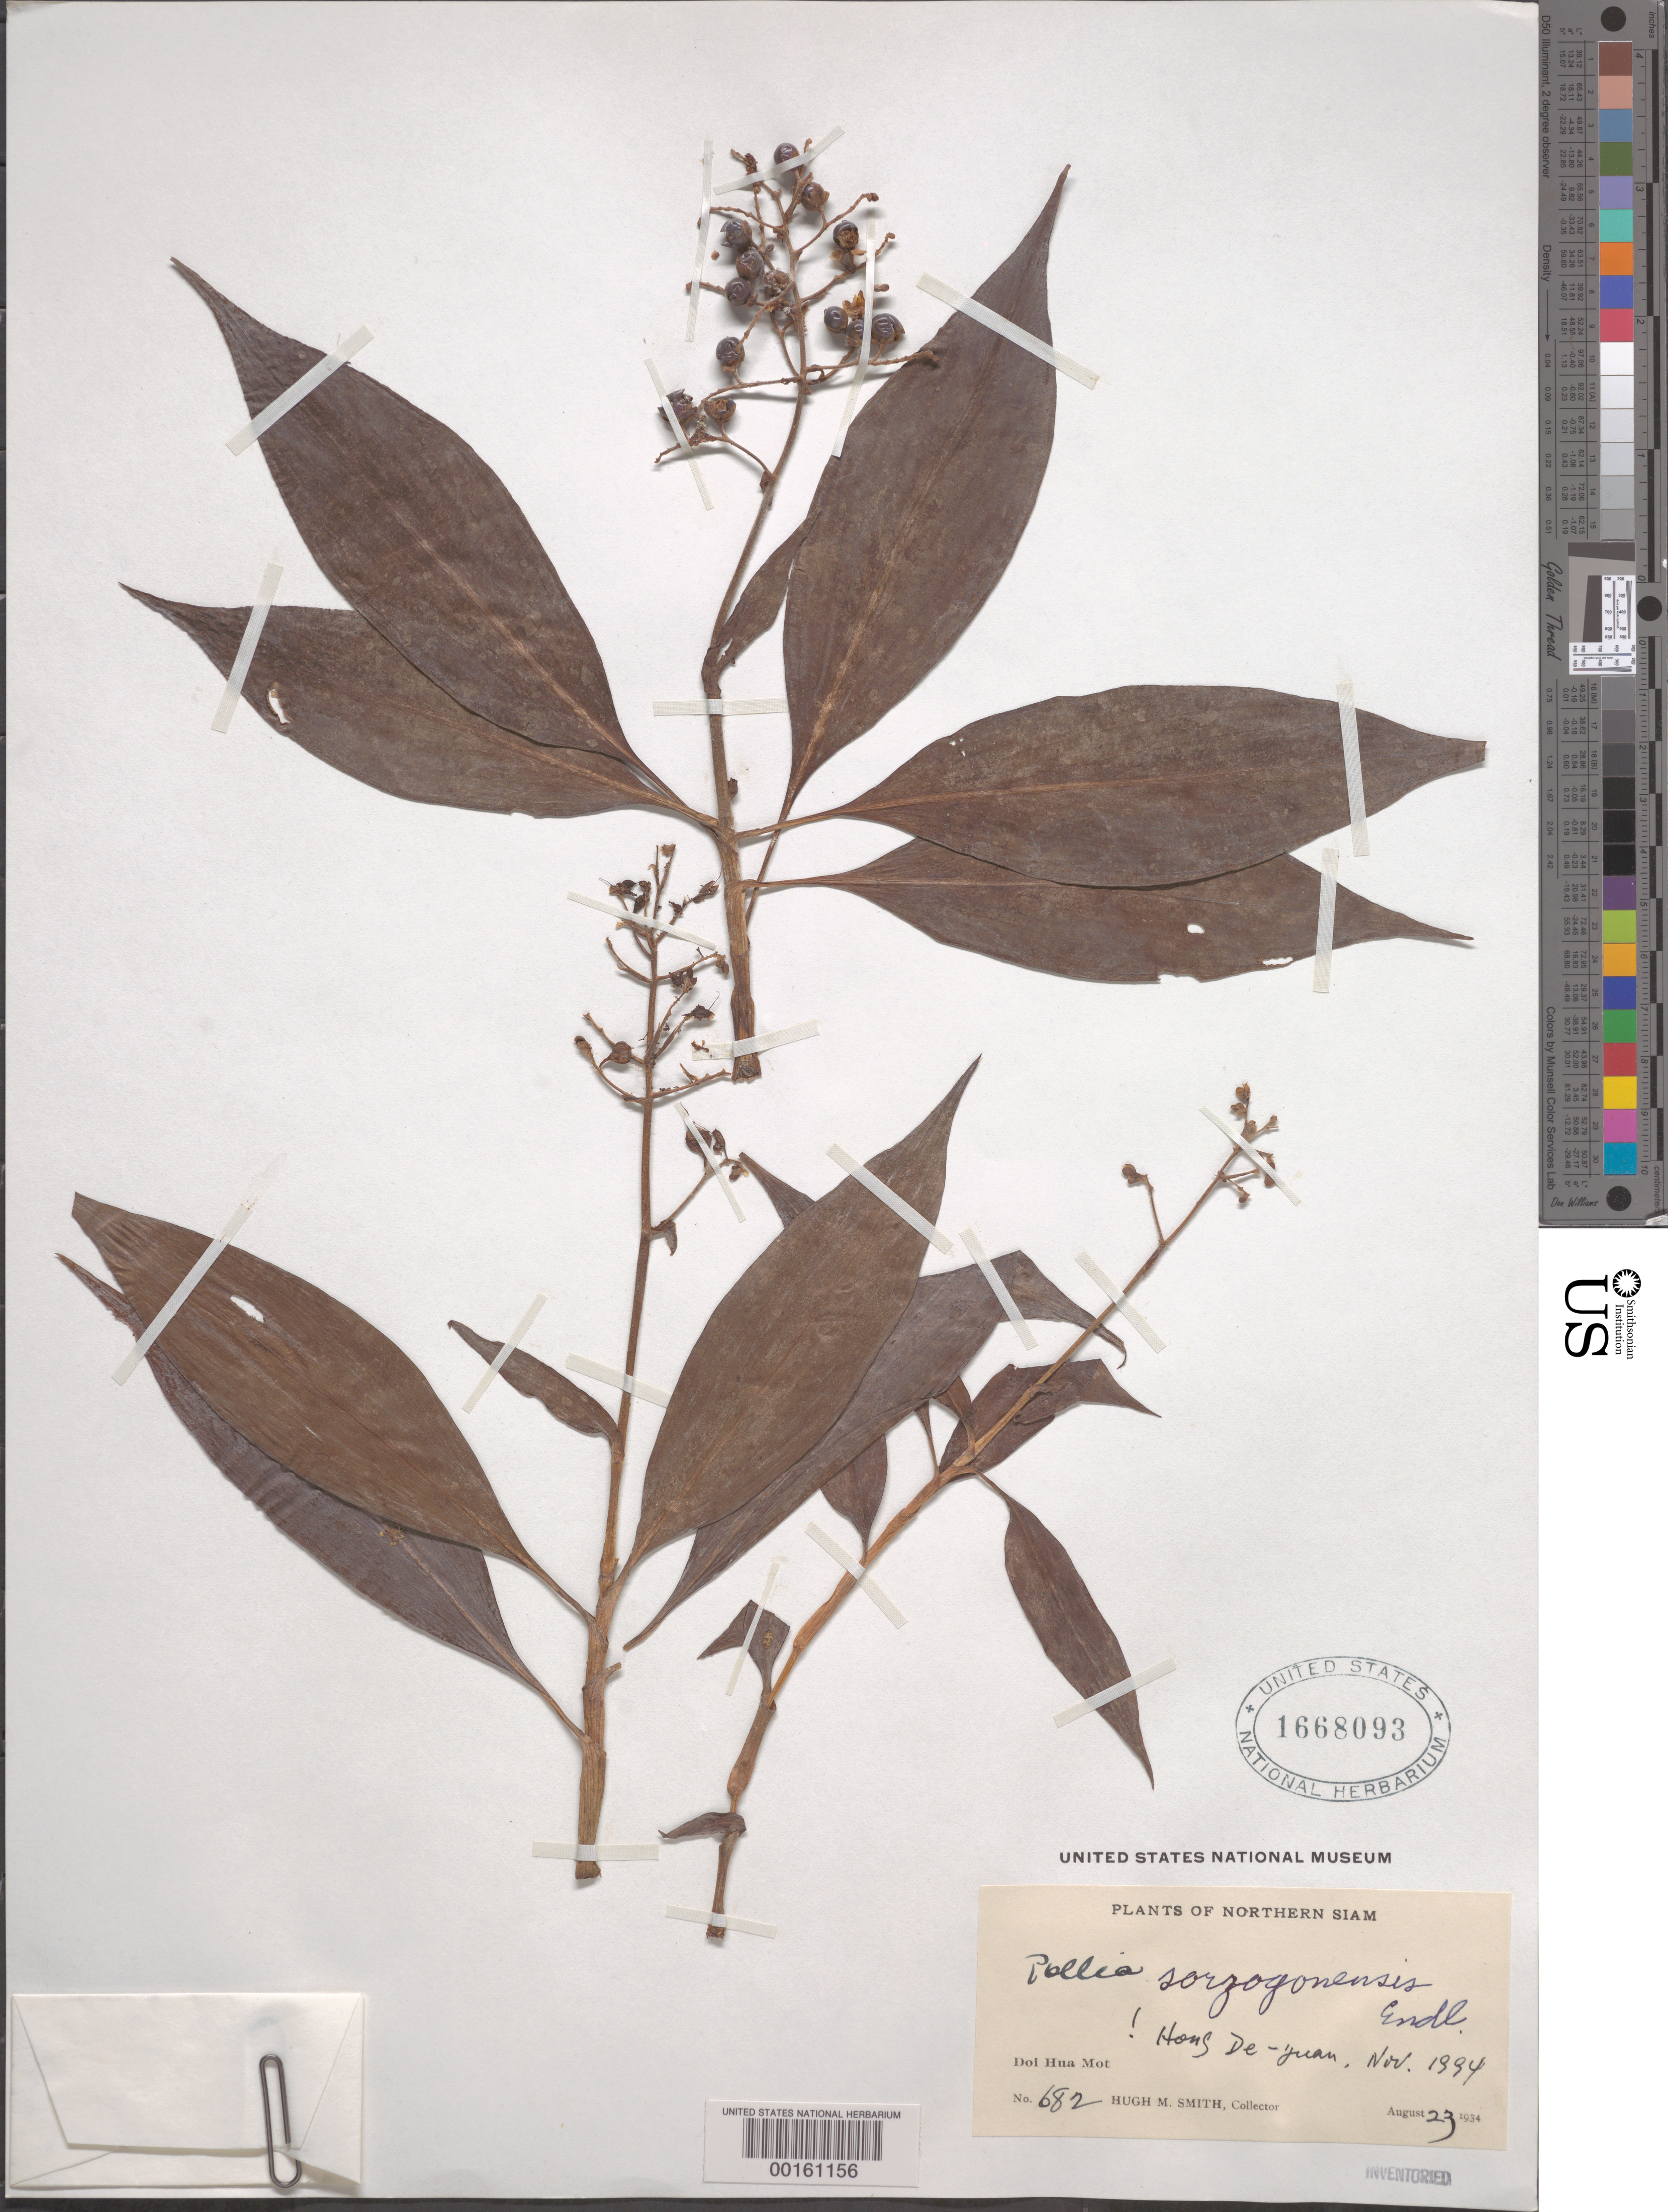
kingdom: Plantae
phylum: Tracheophyta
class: Liliopsida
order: Commelinales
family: Commelinaceae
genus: Pollia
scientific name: Pollia secundiflora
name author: (Blume) Bakh. f.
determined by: Faden, Robert B., (US), Smithsonian Institution - National Museum of Natural History (UNITED STATES)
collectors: H. M. Smith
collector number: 682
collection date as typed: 23 Aug 1934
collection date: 1934-08-23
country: Thailand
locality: Doi hua mot (n thailand)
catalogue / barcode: US 1668093